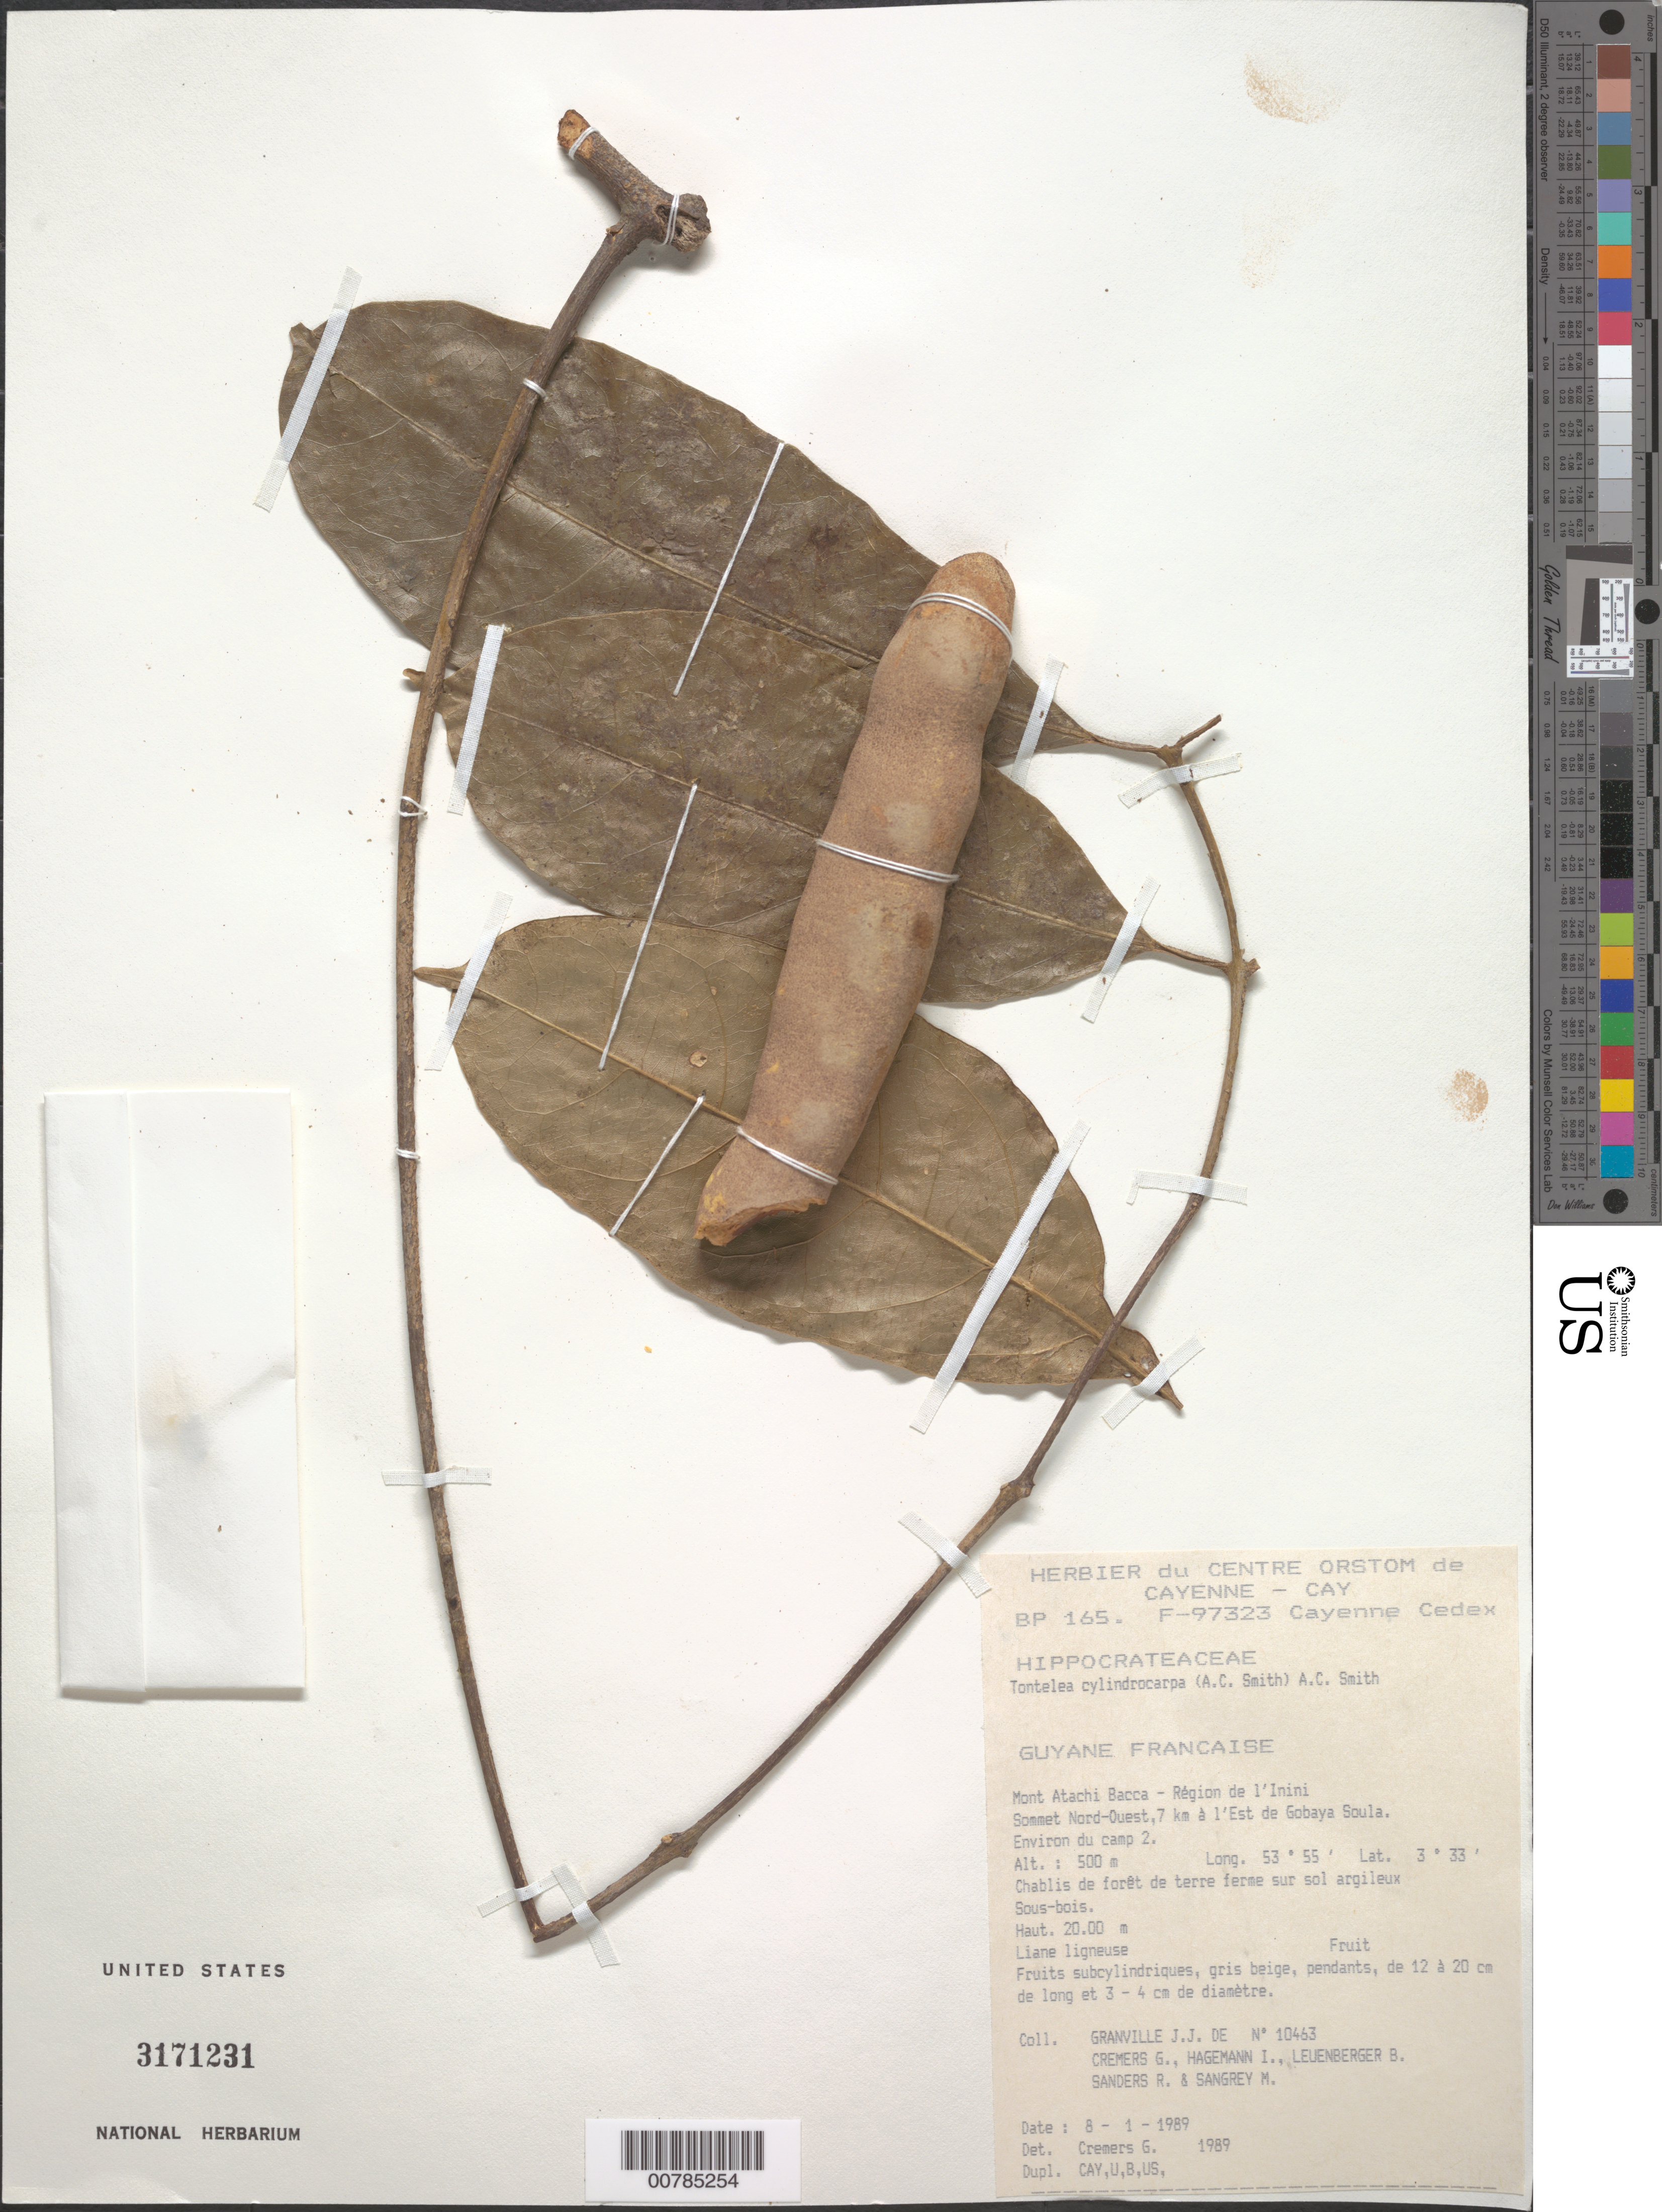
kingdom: Plantae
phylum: Tracheophyta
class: Magnoliopsida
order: Celastrales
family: Celastraceae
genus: Tontelea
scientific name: Tontelea cylindrocarpa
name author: (A.C. Sm.) A.C. Sm.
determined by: Cremers, Georges A.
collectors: J.-J. de Granville, G. Cremers, J. Hagemann, B. E. Leuenberger & M. S. Sangrey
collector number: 10463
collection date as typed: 8-Jan-89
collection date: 1989-01-08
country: French Guiana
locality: Mont Atachi Bacca, région de l'Inini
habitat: Chablis de forêt de terre ferme sur sol argileux. Sous-bois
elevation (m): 500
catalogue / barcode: US 3171231